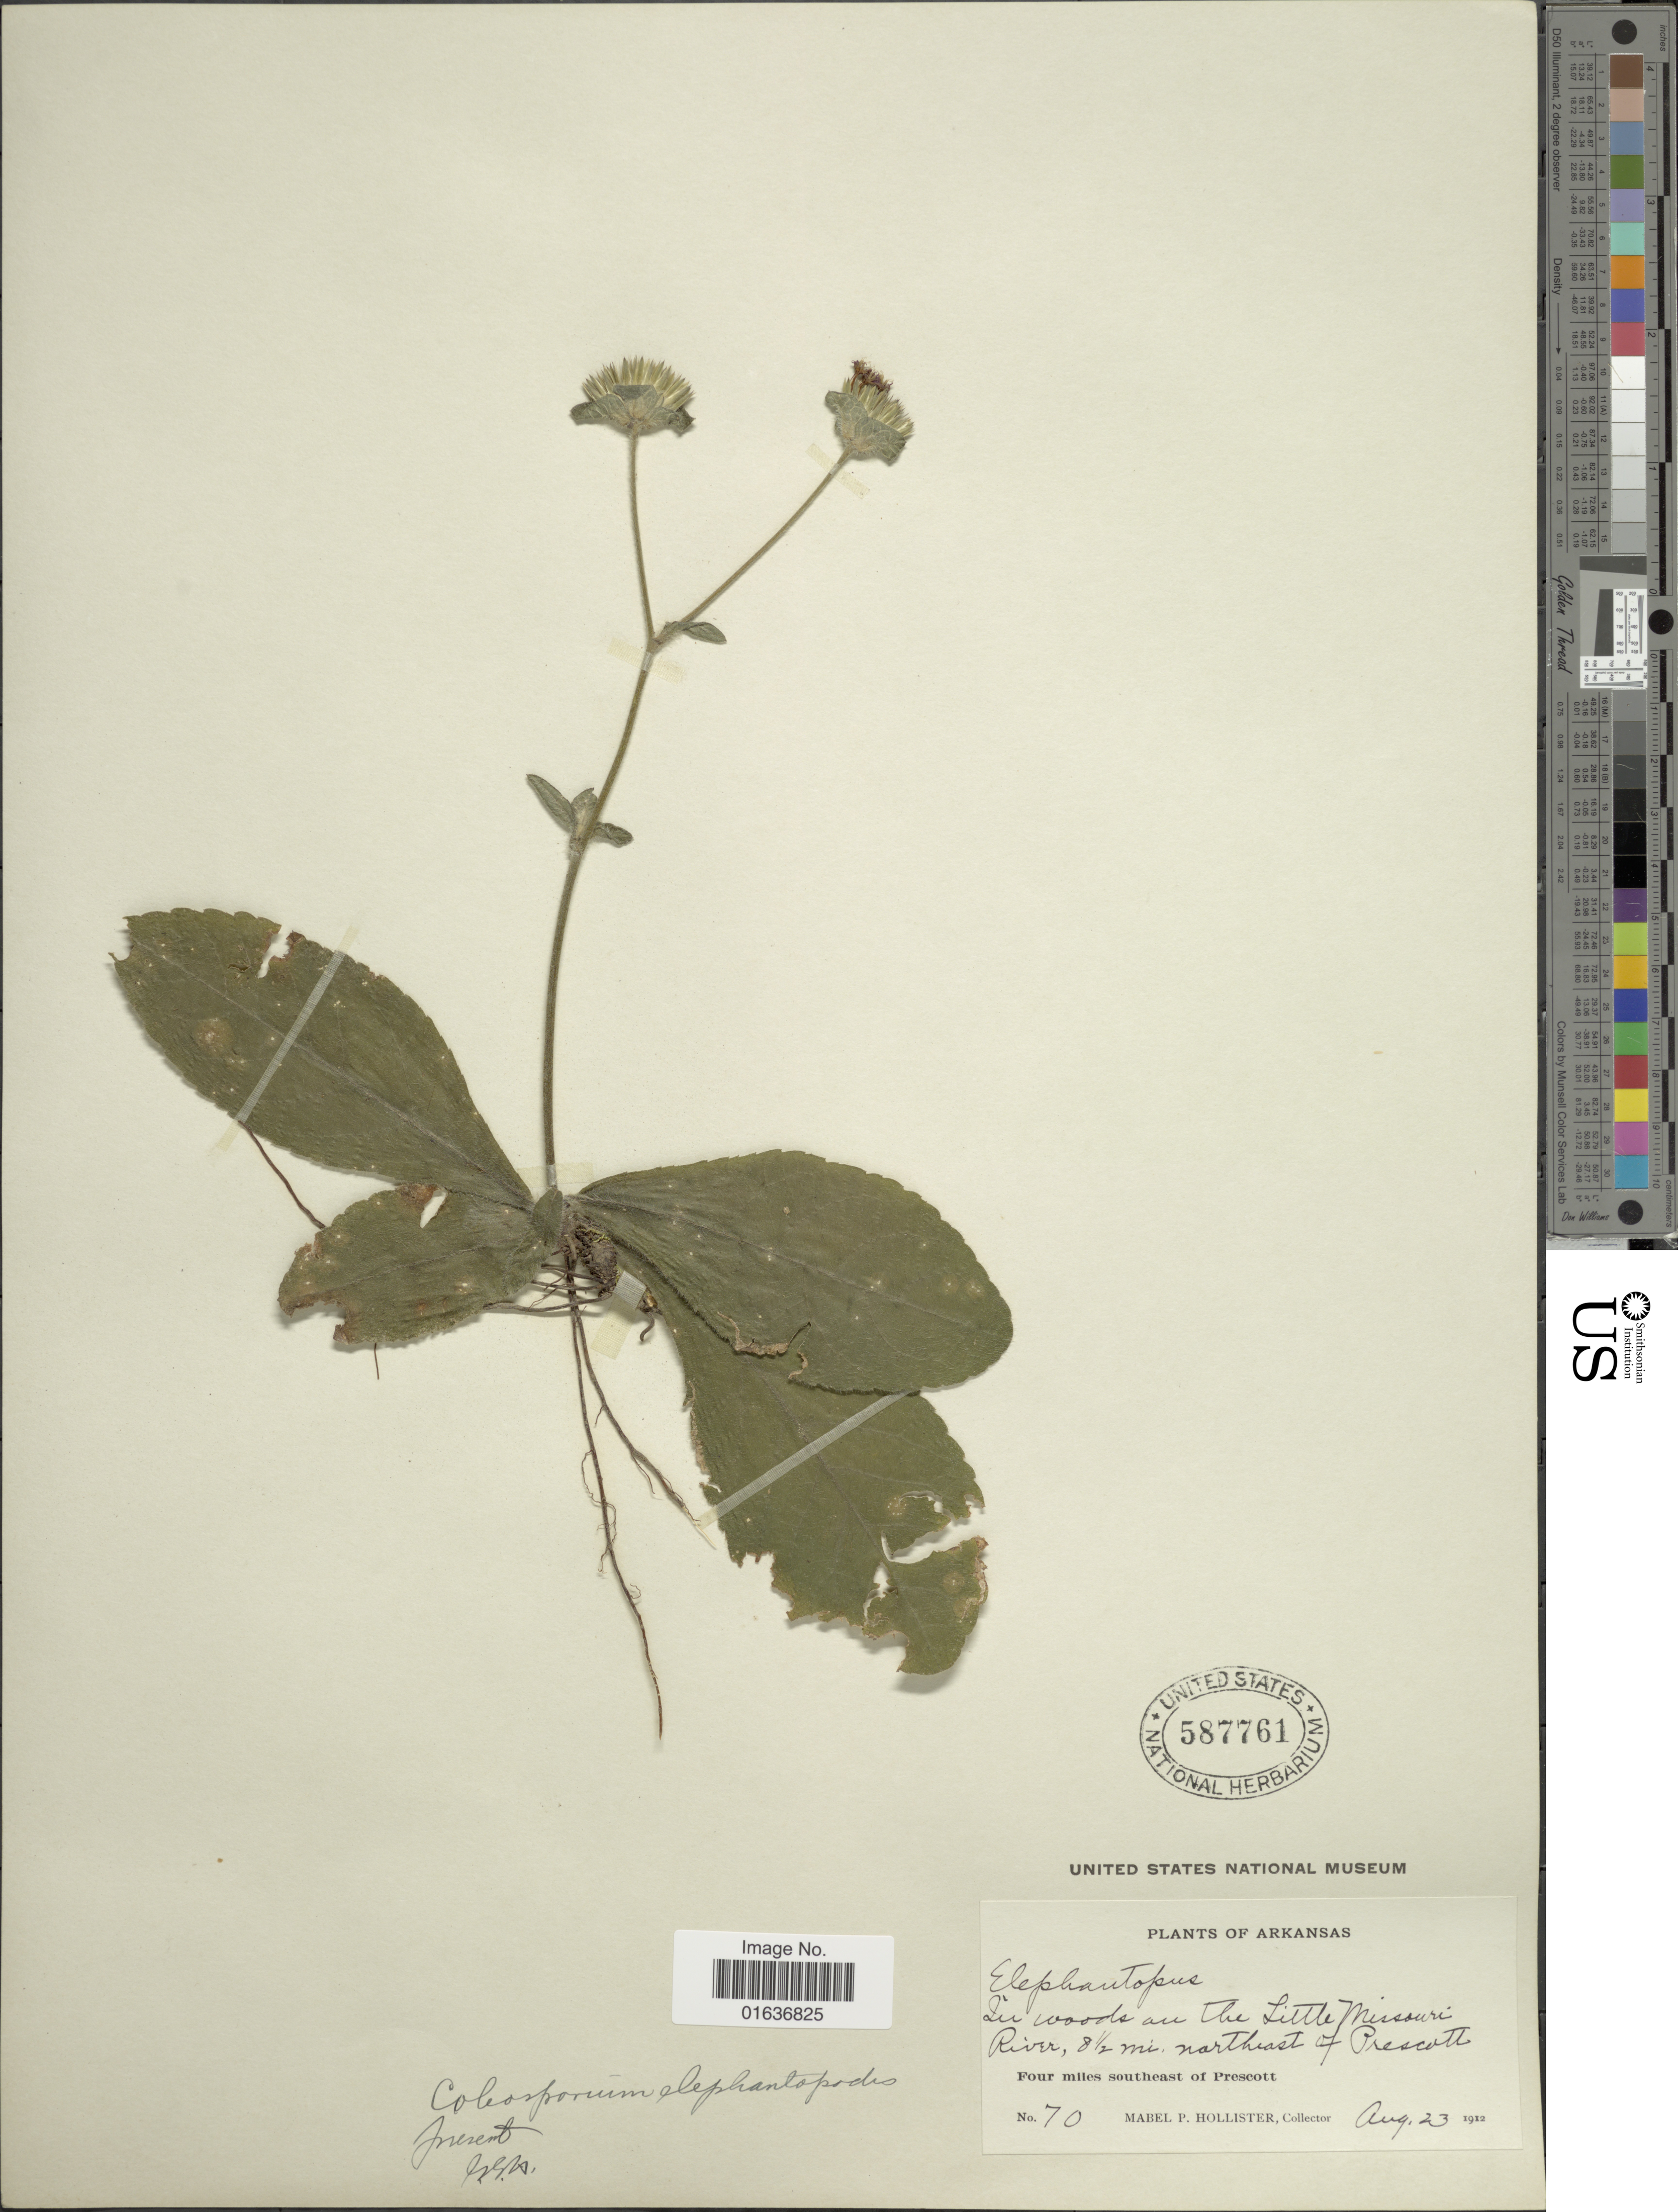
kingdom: Plantae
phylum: Tracheophyta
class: Magnoliopsida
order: Asterales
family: Asteraceae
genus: Elephantopus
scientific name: Elephantopus tomentosus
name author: L.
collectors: M. Hollister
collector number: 70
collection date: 1912-08-23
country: United States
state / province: Arkansas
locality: In woods on The Little Missouri River, 8½ mi. northeast of Prescott, four miles southeast of Prescott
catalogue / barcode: US 587761